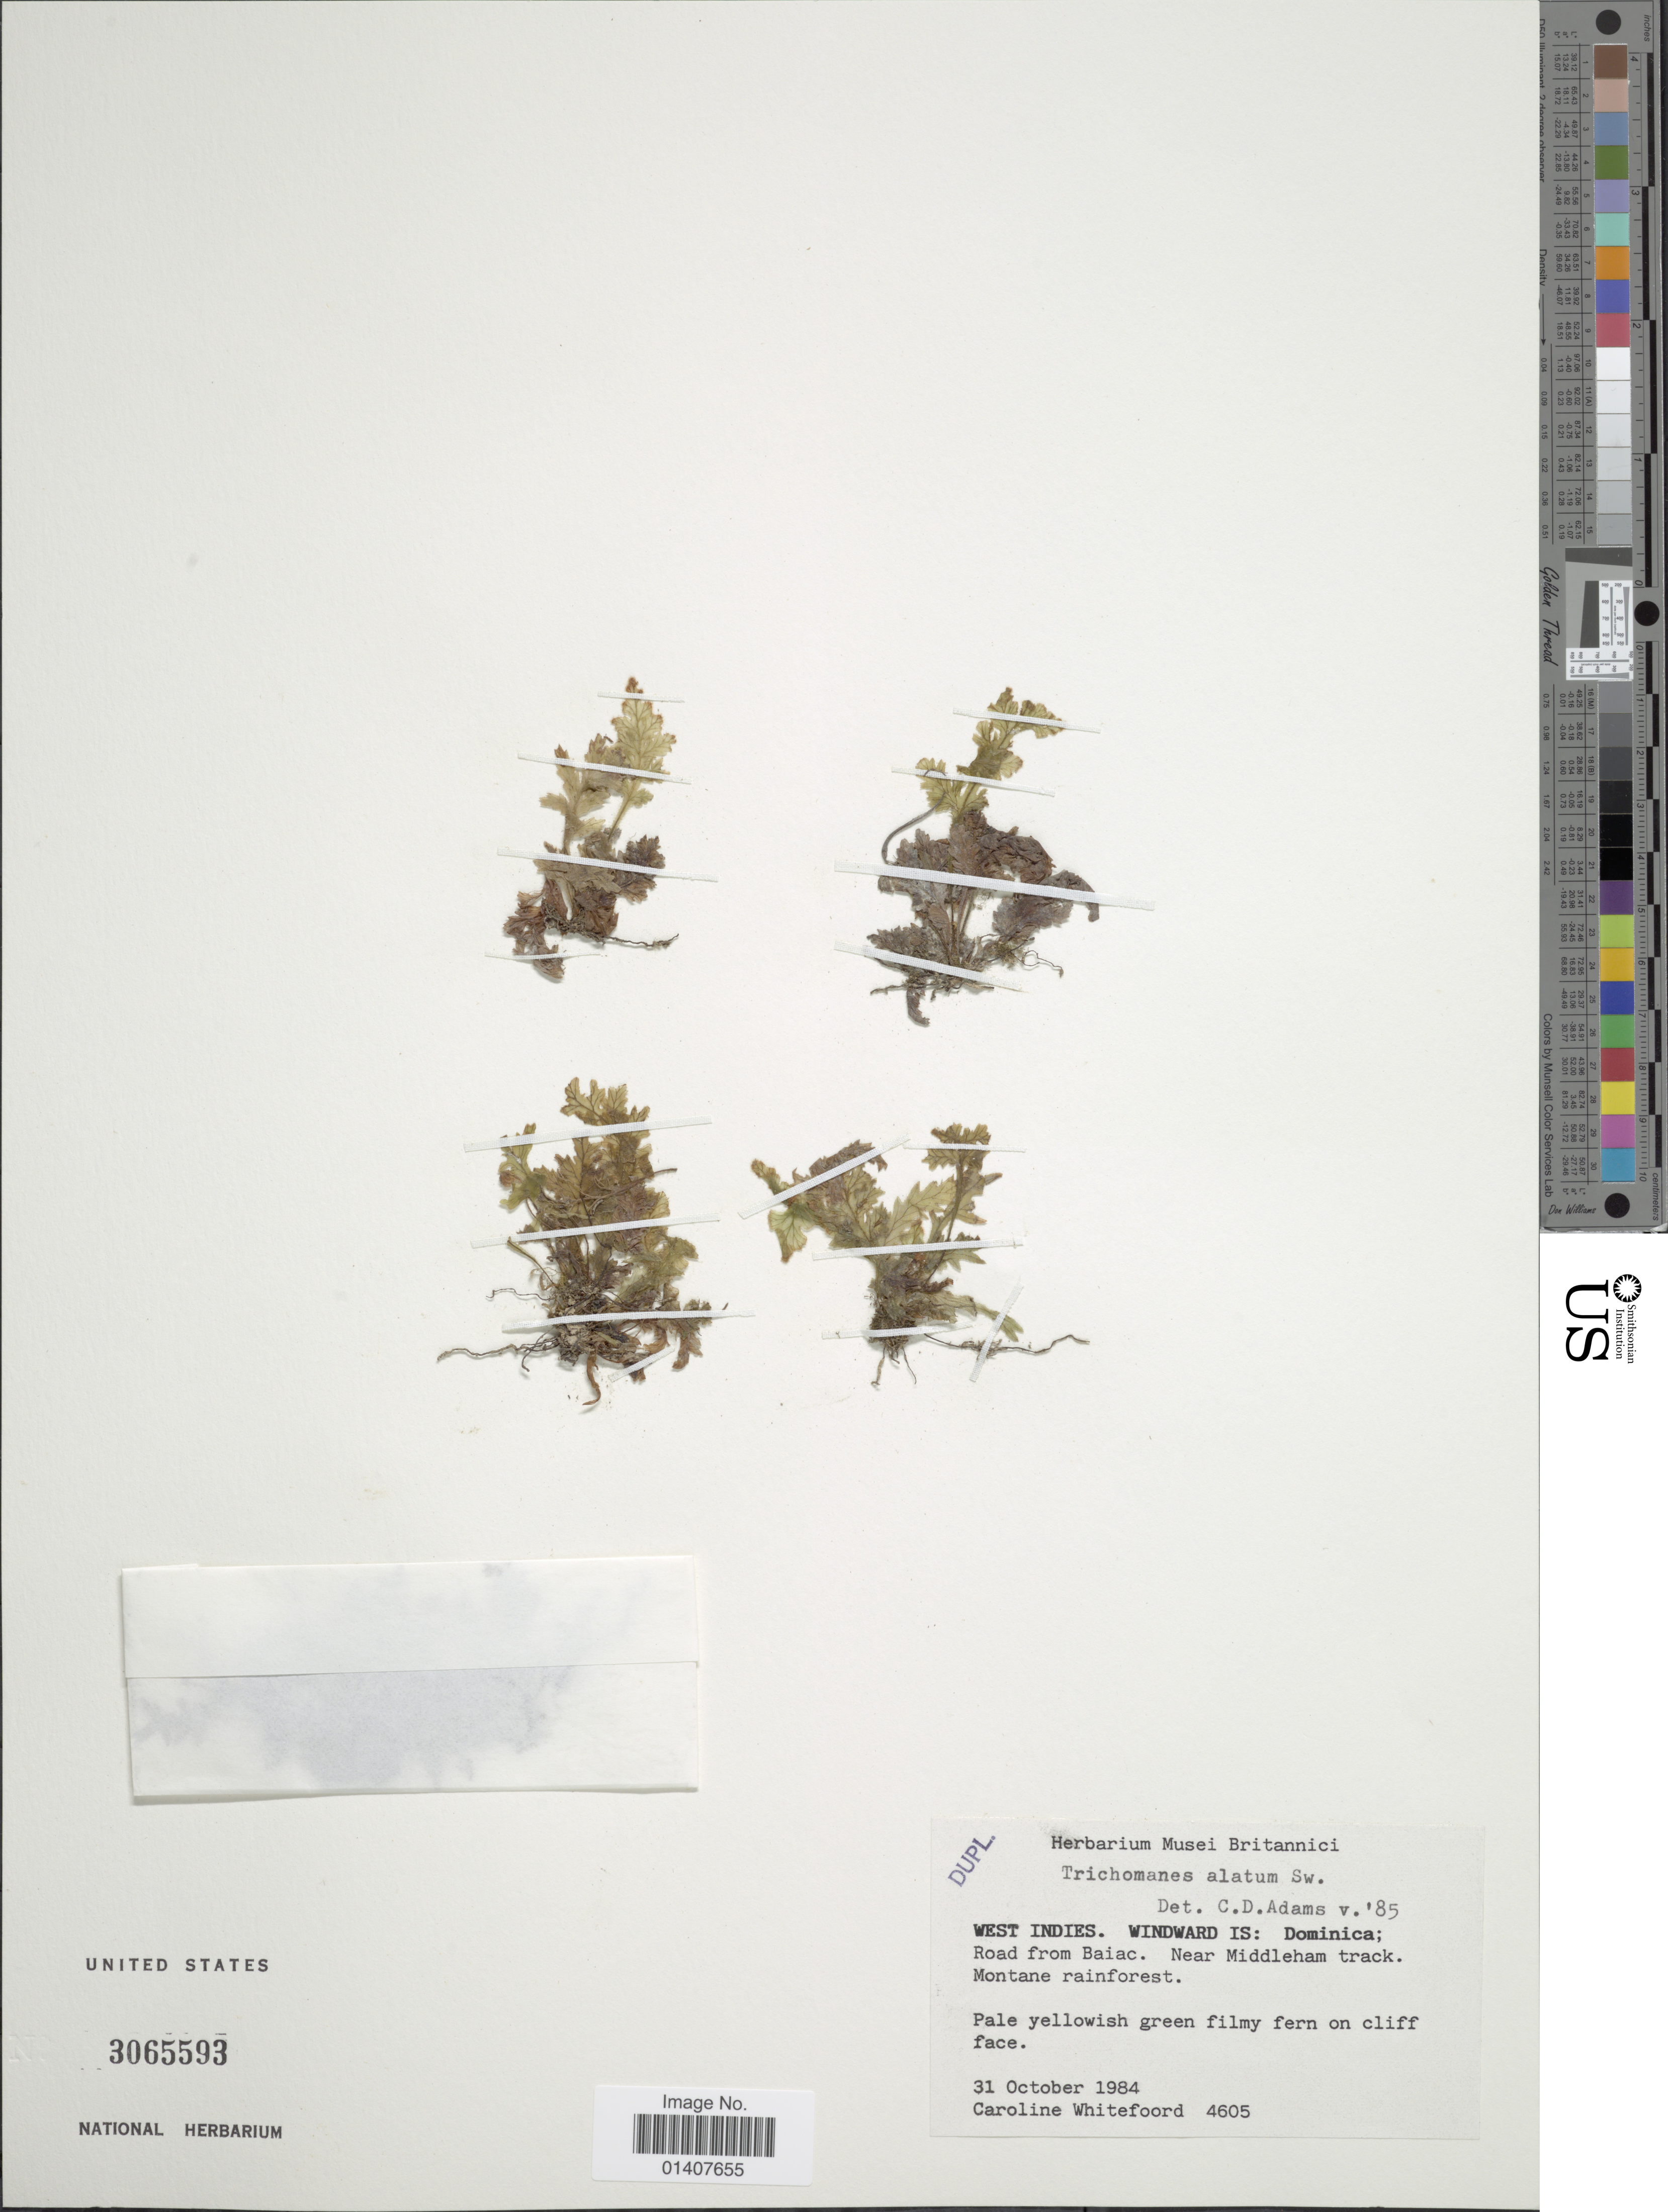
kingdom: Plantae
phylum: Tracheophyta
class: Polypodiopsida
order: Hymenophyllales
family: Hymenophyllaceae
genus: Trichomanes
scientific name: Trichomanes alatum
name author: Sw.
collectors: C. Whitefoord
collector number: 4605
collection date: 1984-10-31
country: Dominica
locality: West Indies, Windward Is: Dominica; road from Biaiac, near Middleham track, Montane rainforest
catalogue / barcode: US 3065593